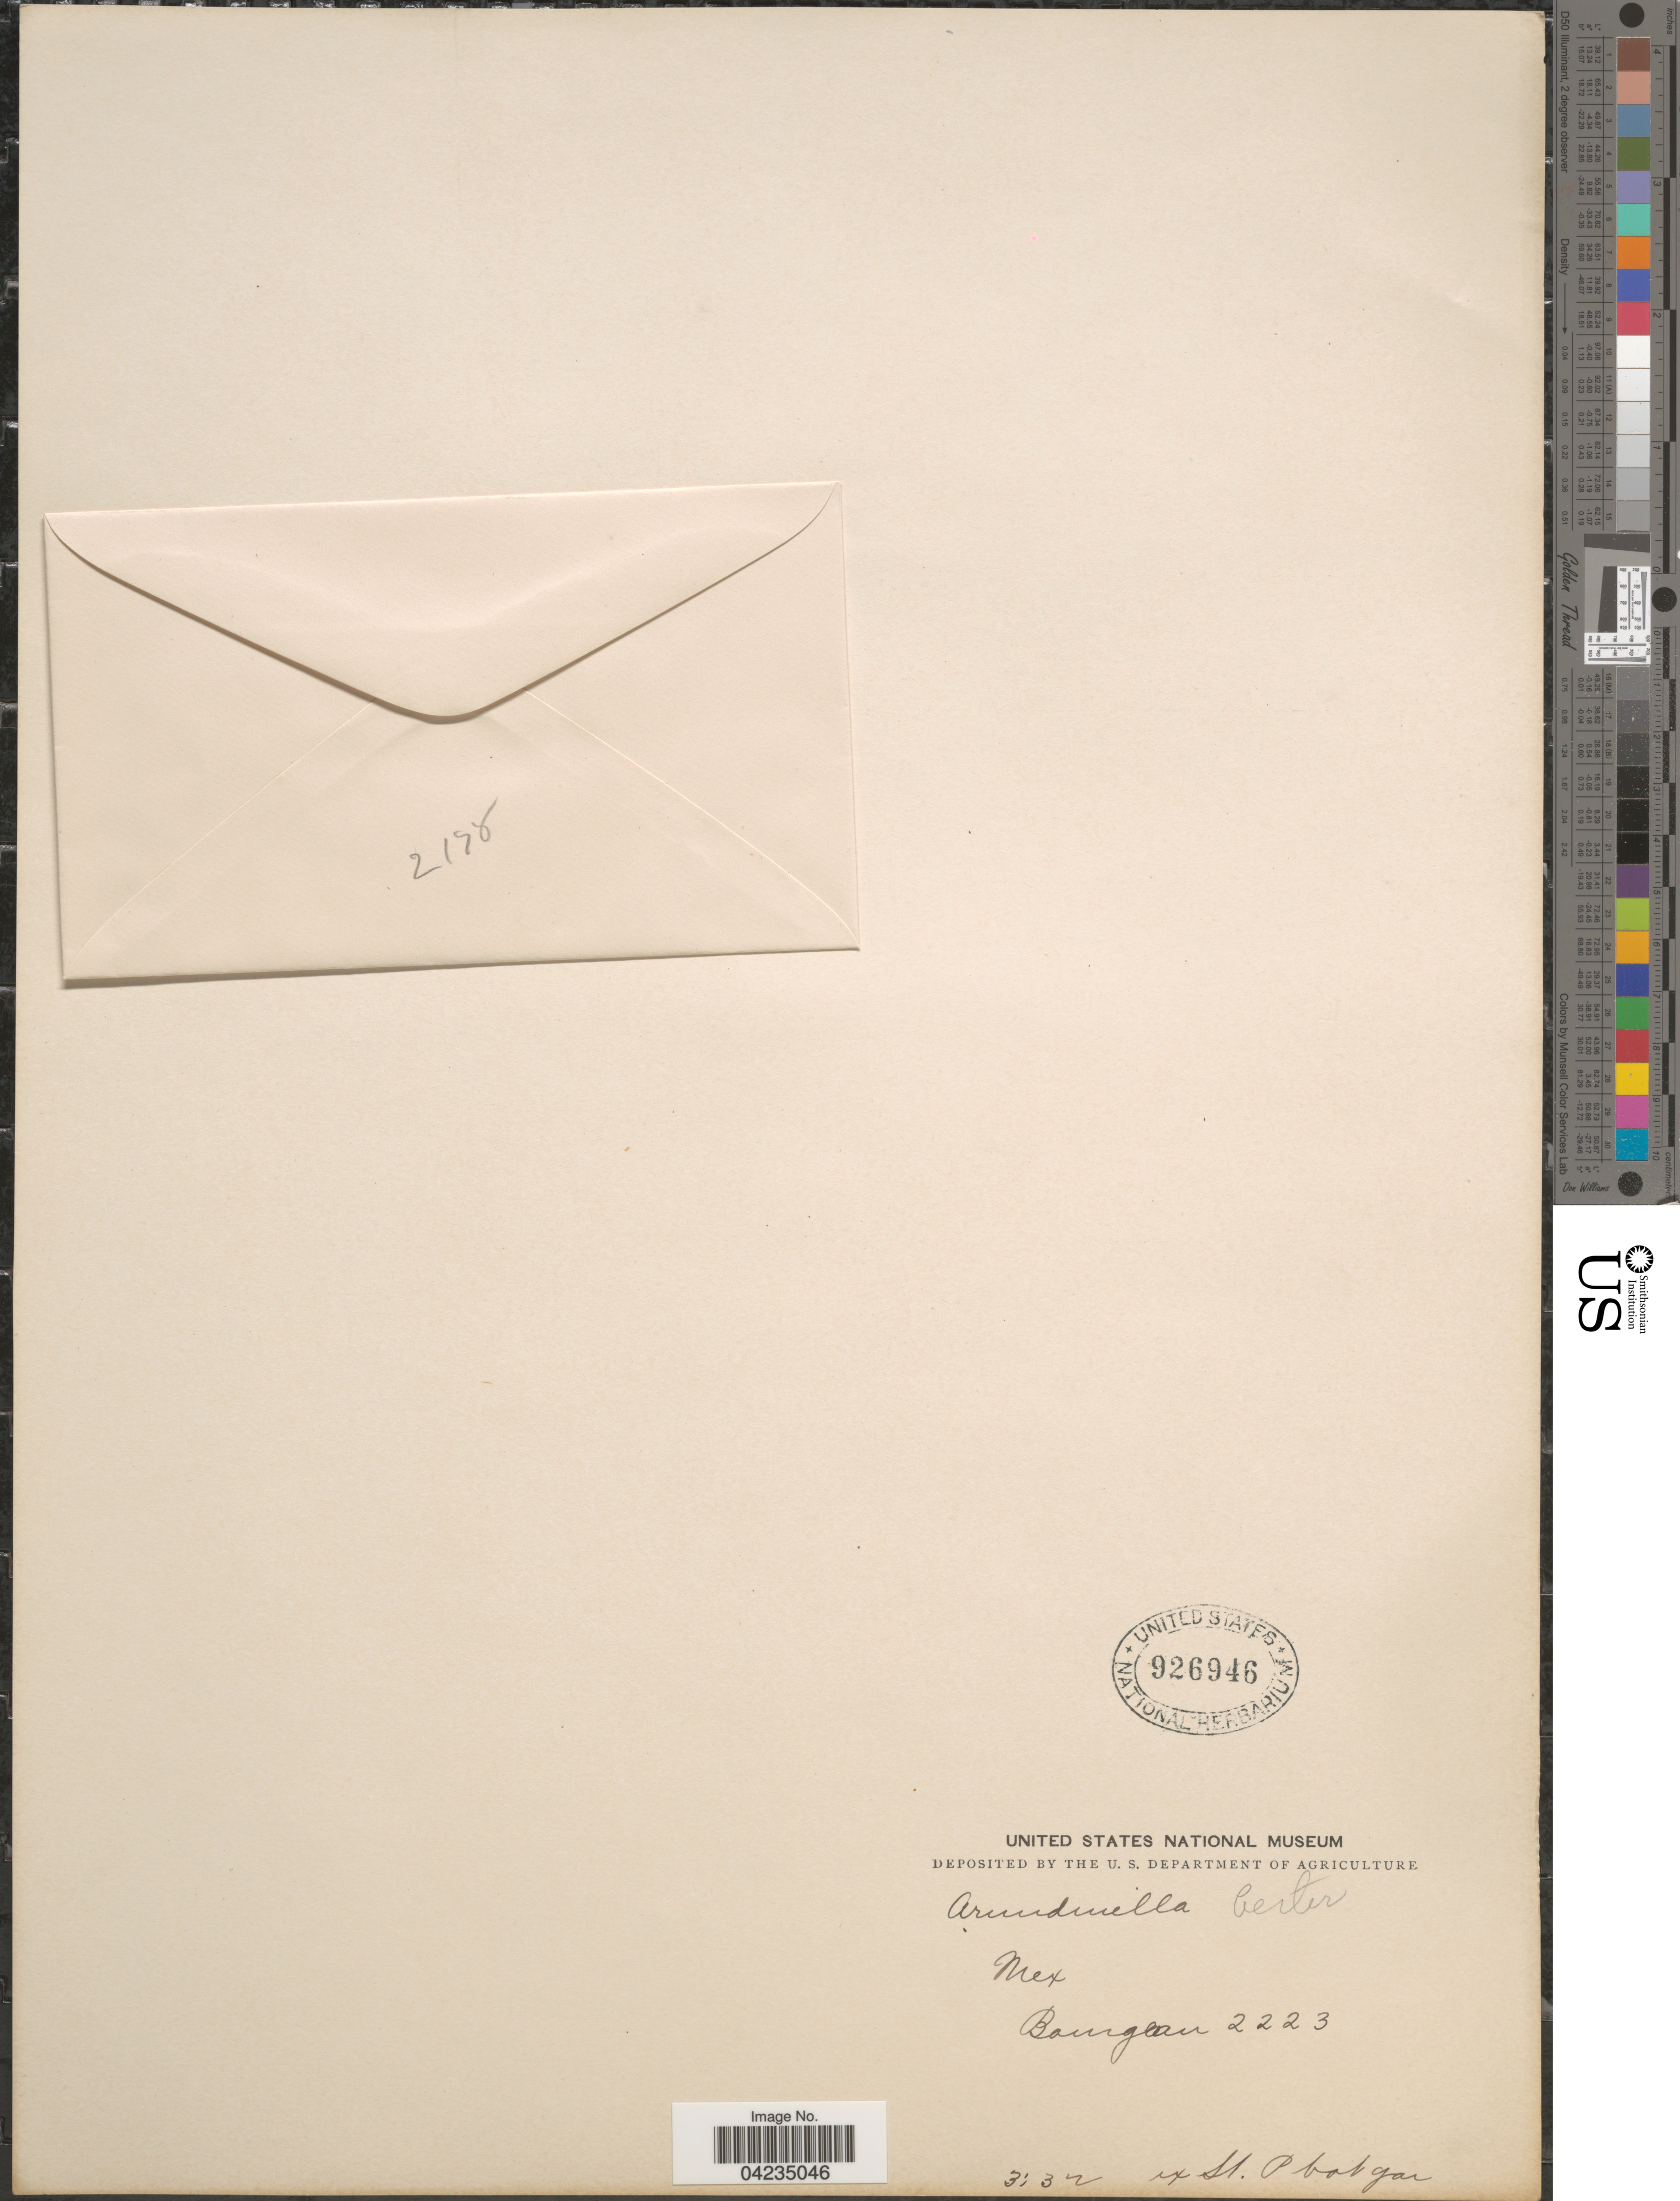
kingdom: Plantae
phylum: Tracheophyta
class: Liliopsida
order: Poales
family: Poaceae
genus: Arundinella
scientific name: Arundinella berteroniana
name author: (Schult.) Hitchc. & Chase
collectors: Bourgeau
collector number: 2223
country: Mexico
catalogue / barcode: US 926946